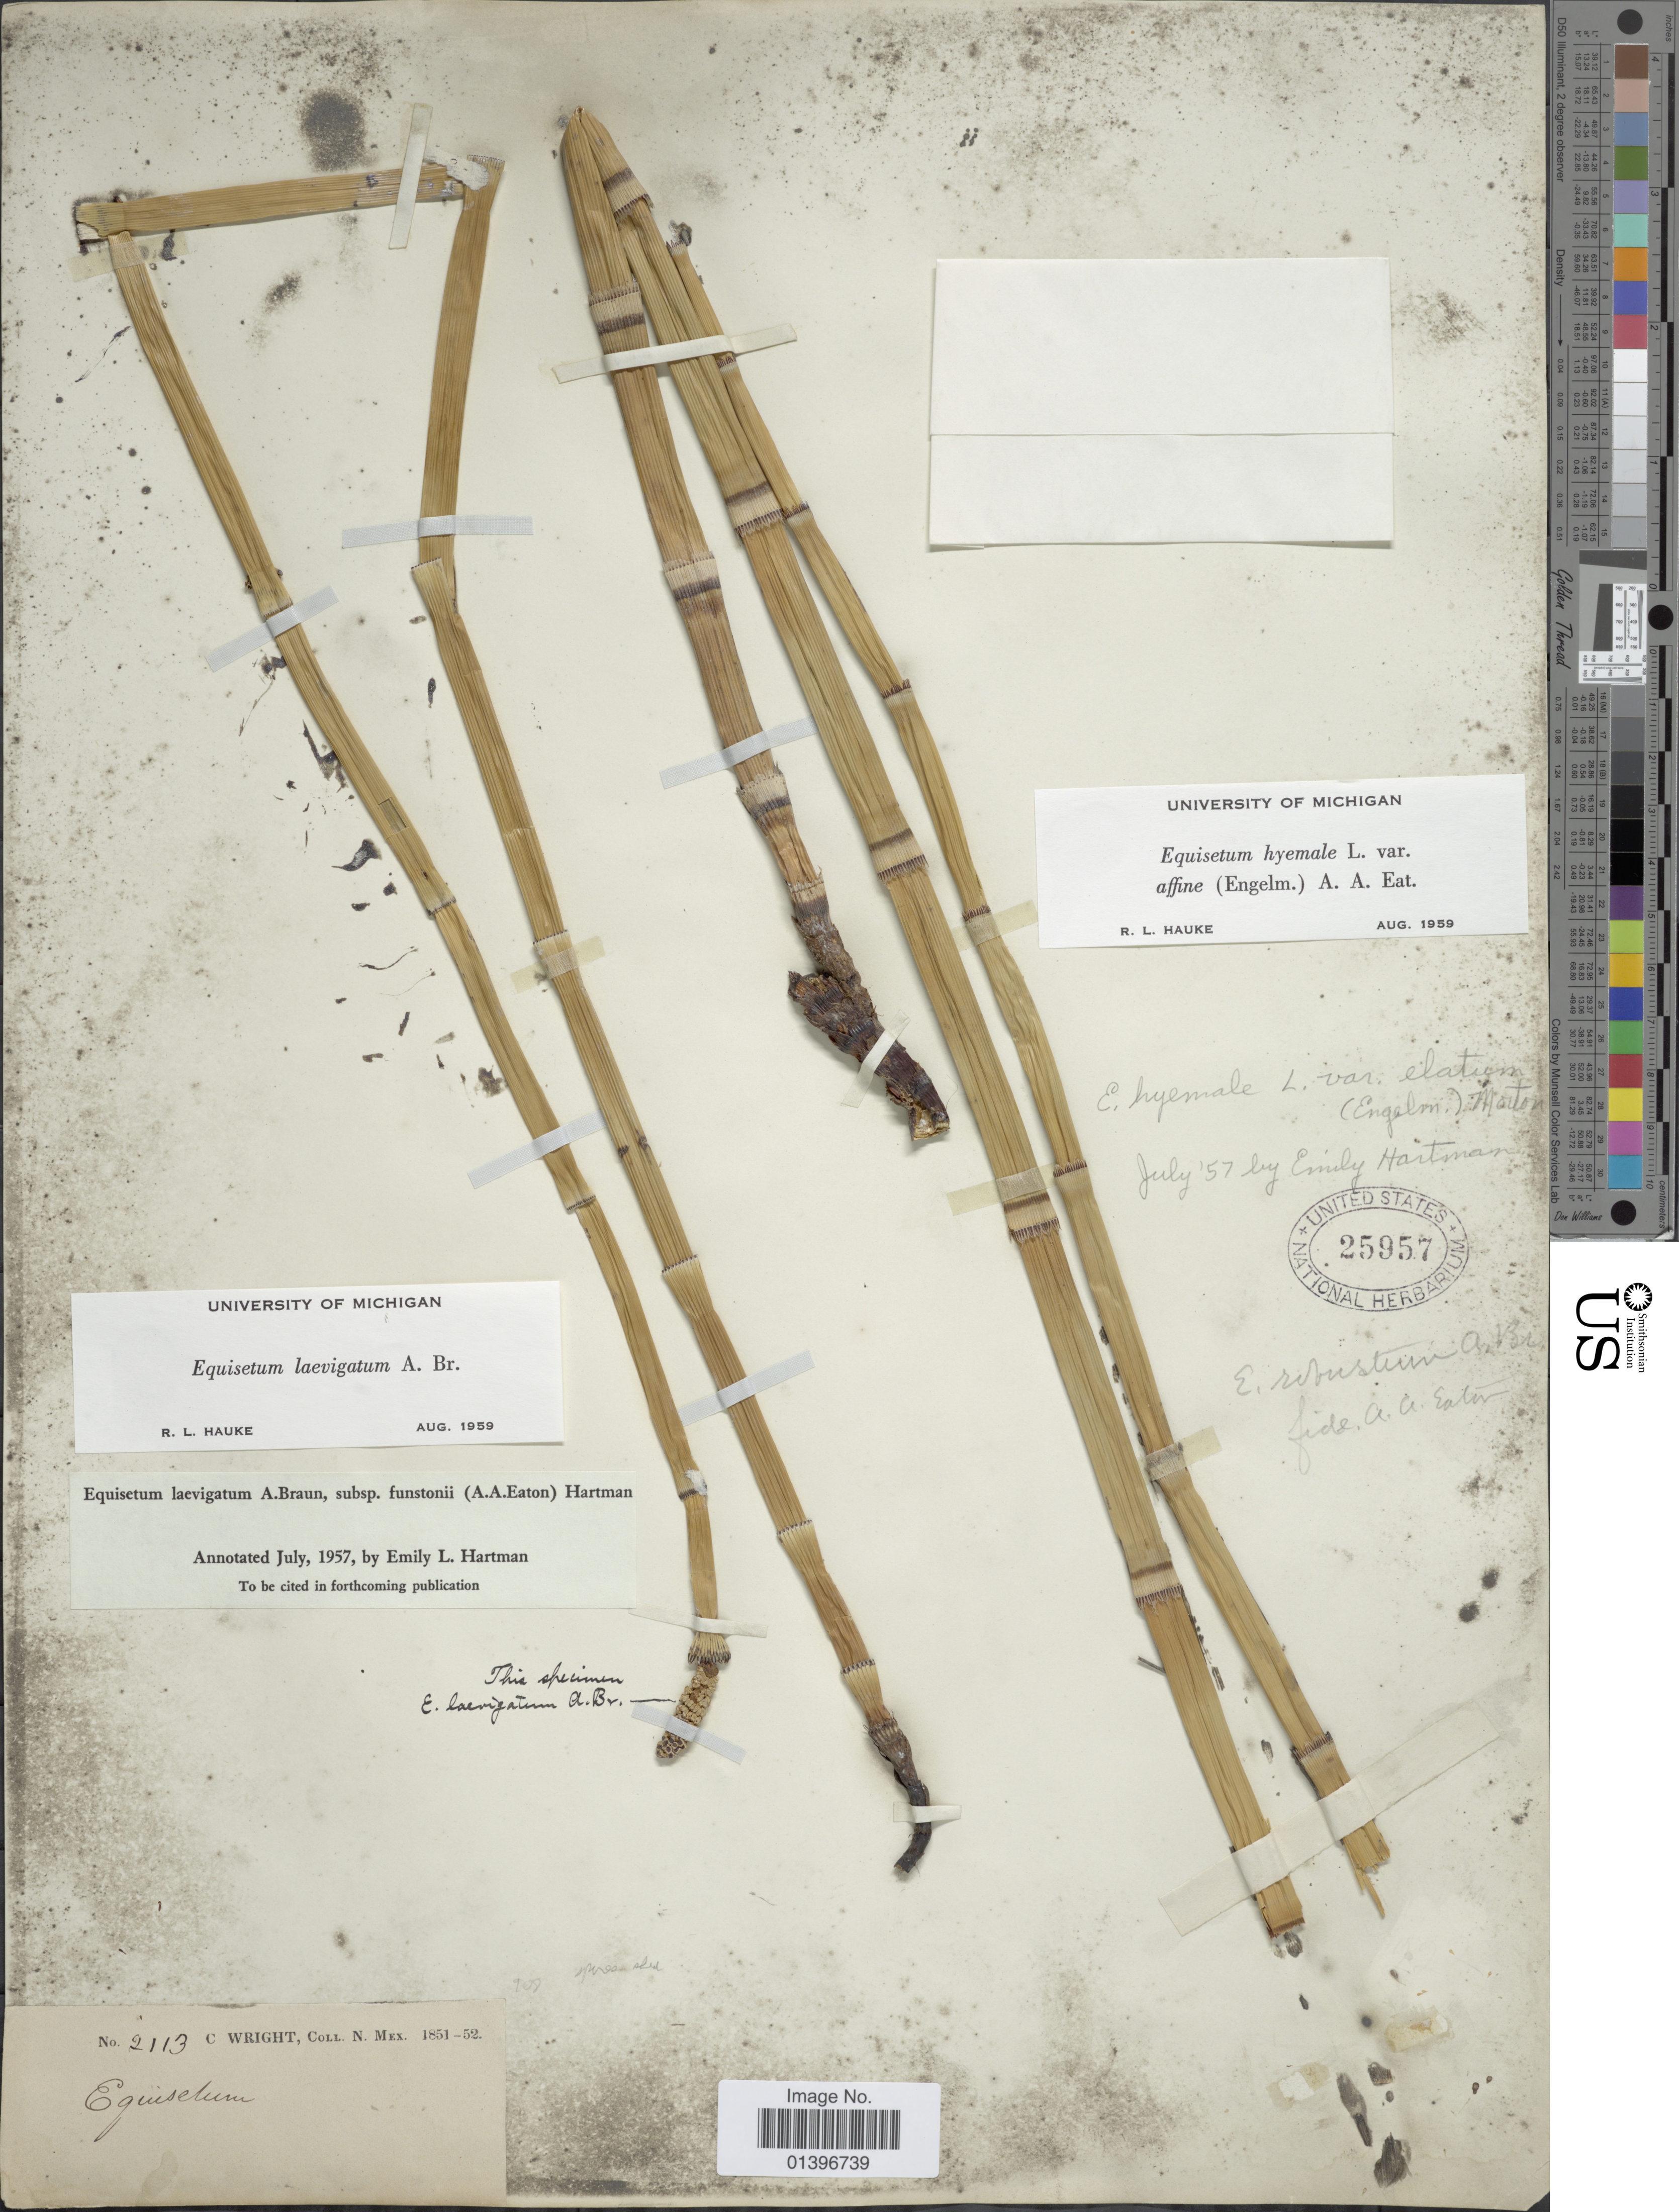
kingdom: Plantae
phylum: Tracheophyta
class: Polypodiopsida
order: Equisetales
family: Equisetaceae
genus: Equisetum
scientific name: Equisetum laevigatum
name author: A. Braun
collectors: C. Wright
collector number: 2113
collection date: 1851/1852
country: United States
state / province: New Mexico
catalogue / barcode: US 25957